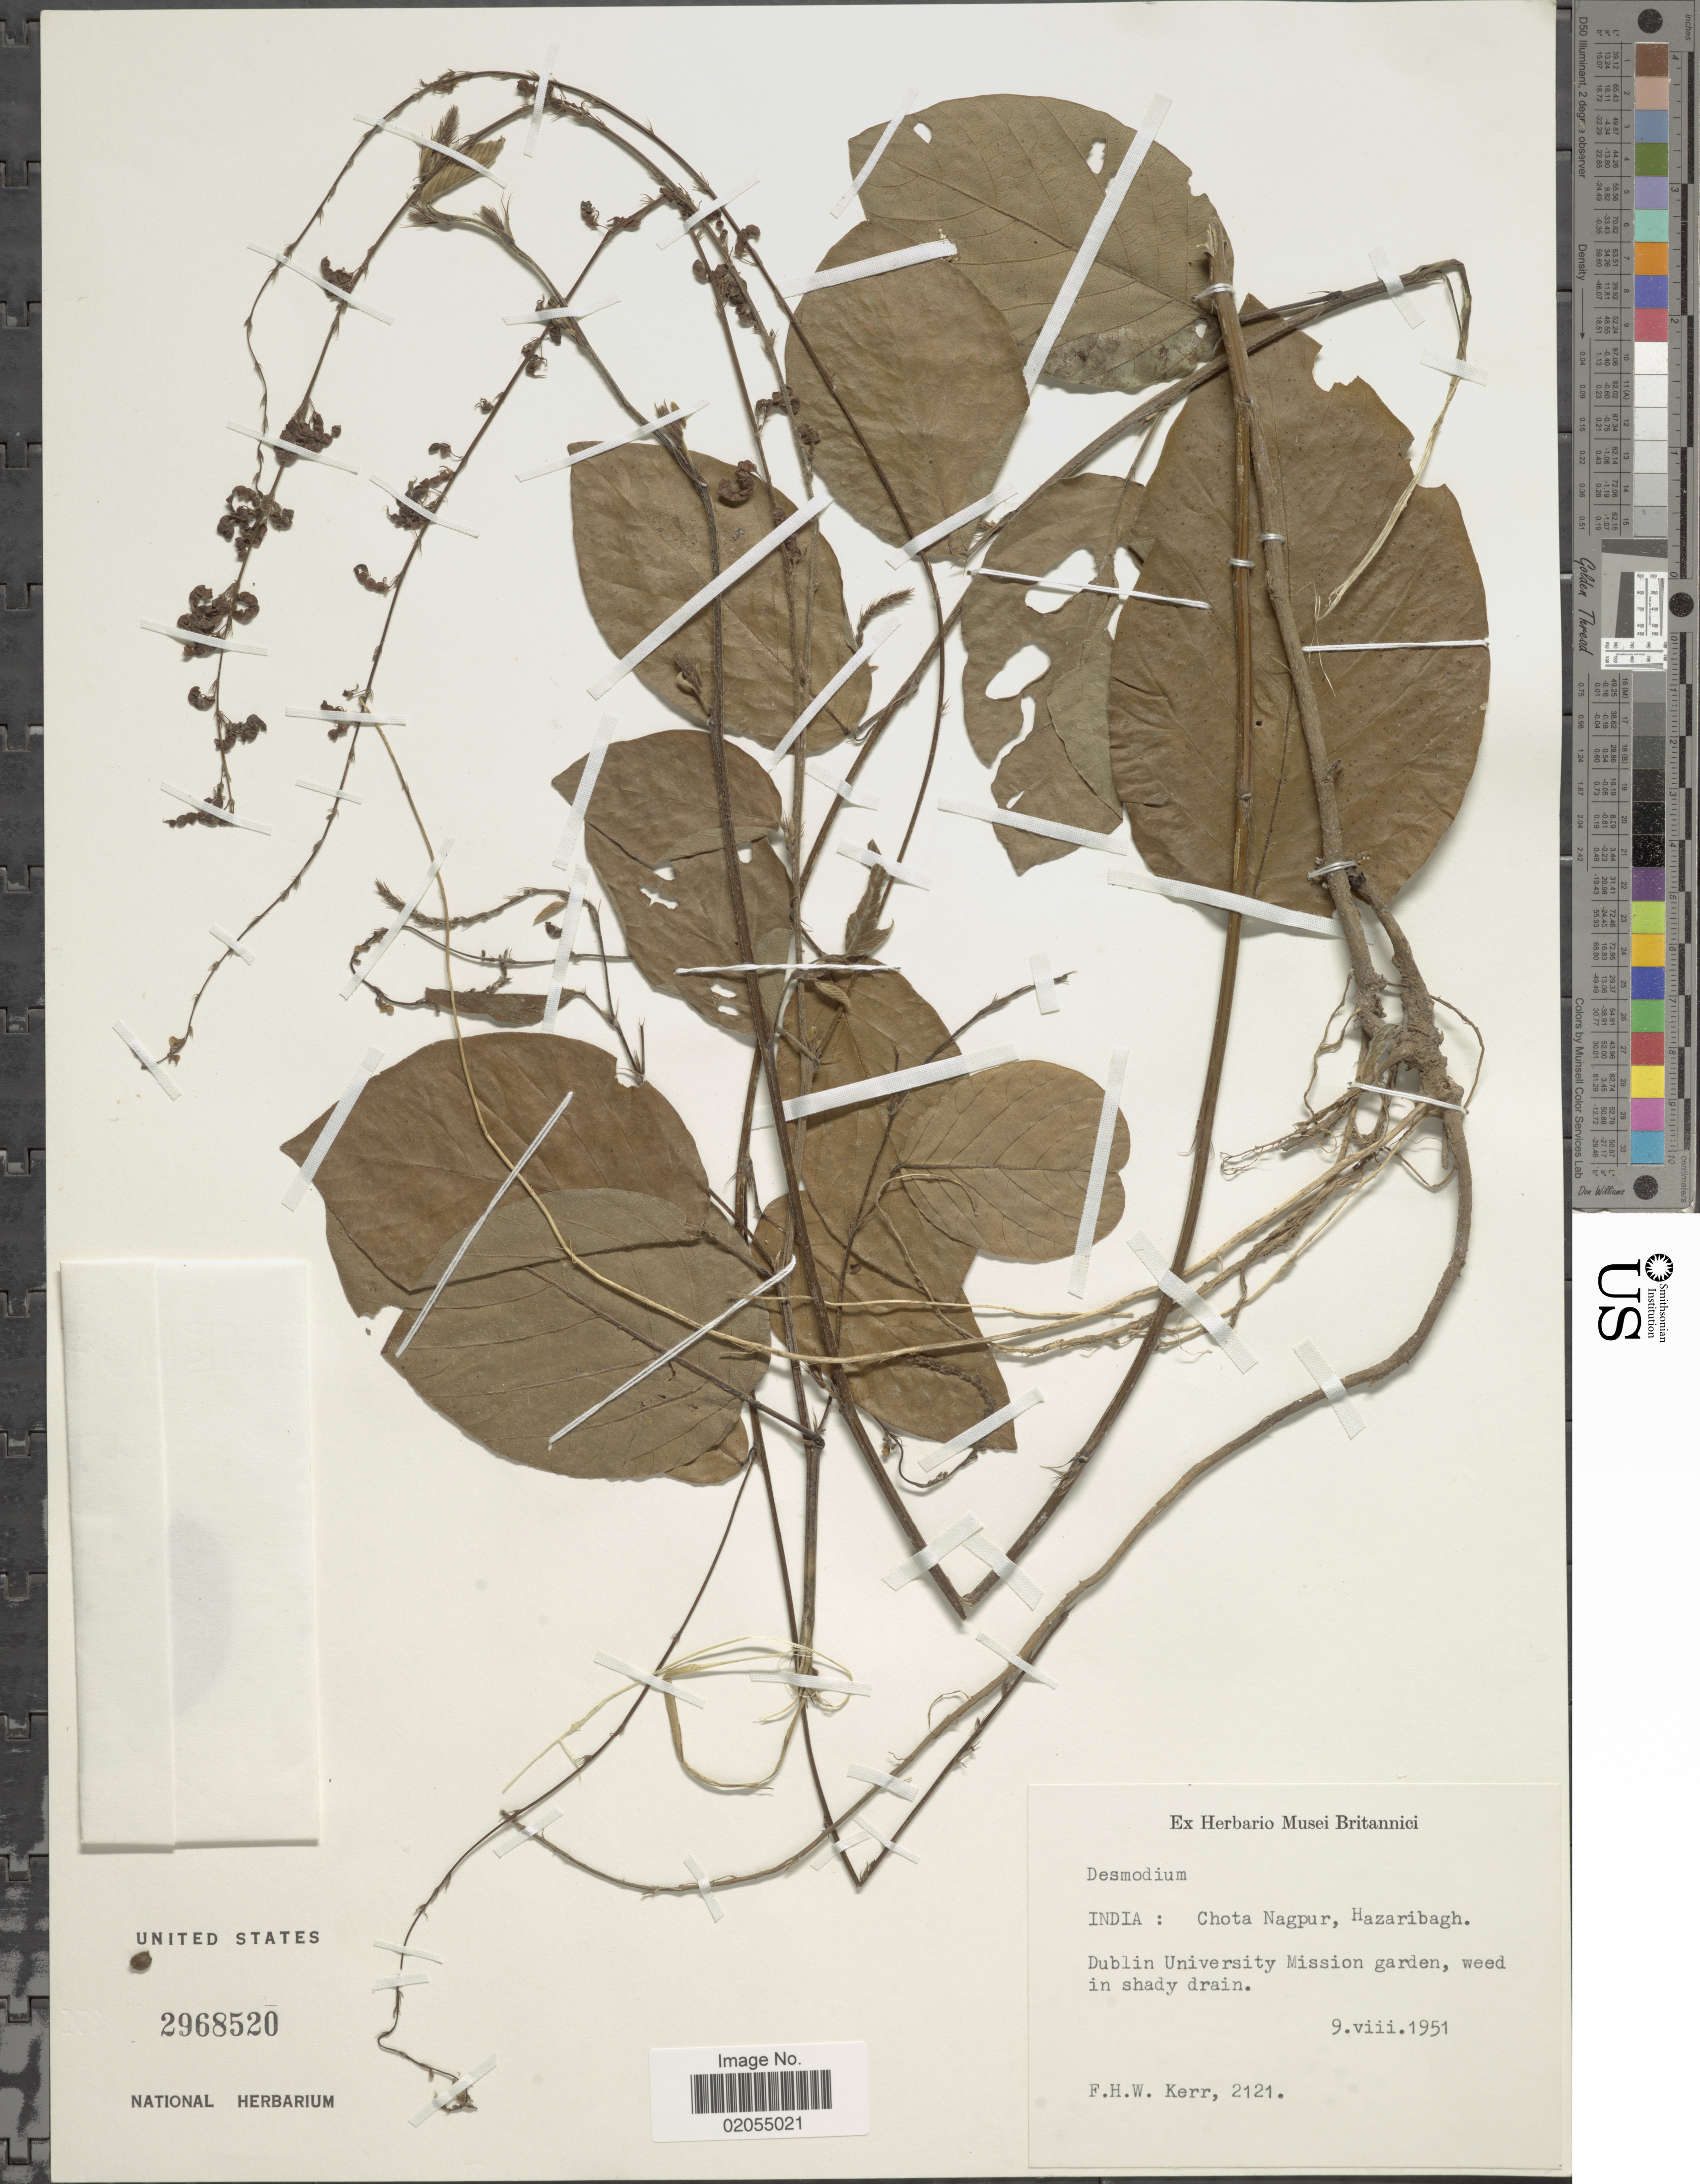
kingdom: Plantae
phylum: Tracheophyta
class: Magnoliopsida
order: Fabales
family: Fabaceae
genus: Desmodium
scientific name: Desmodium sp.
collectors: F. H. W. Kerr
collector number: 2121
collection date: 1951-08-09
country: India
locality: Chota Nagpur, Hazaribagh. Dublin University Mission garden, weed in shady drain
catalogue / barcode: US 2968520